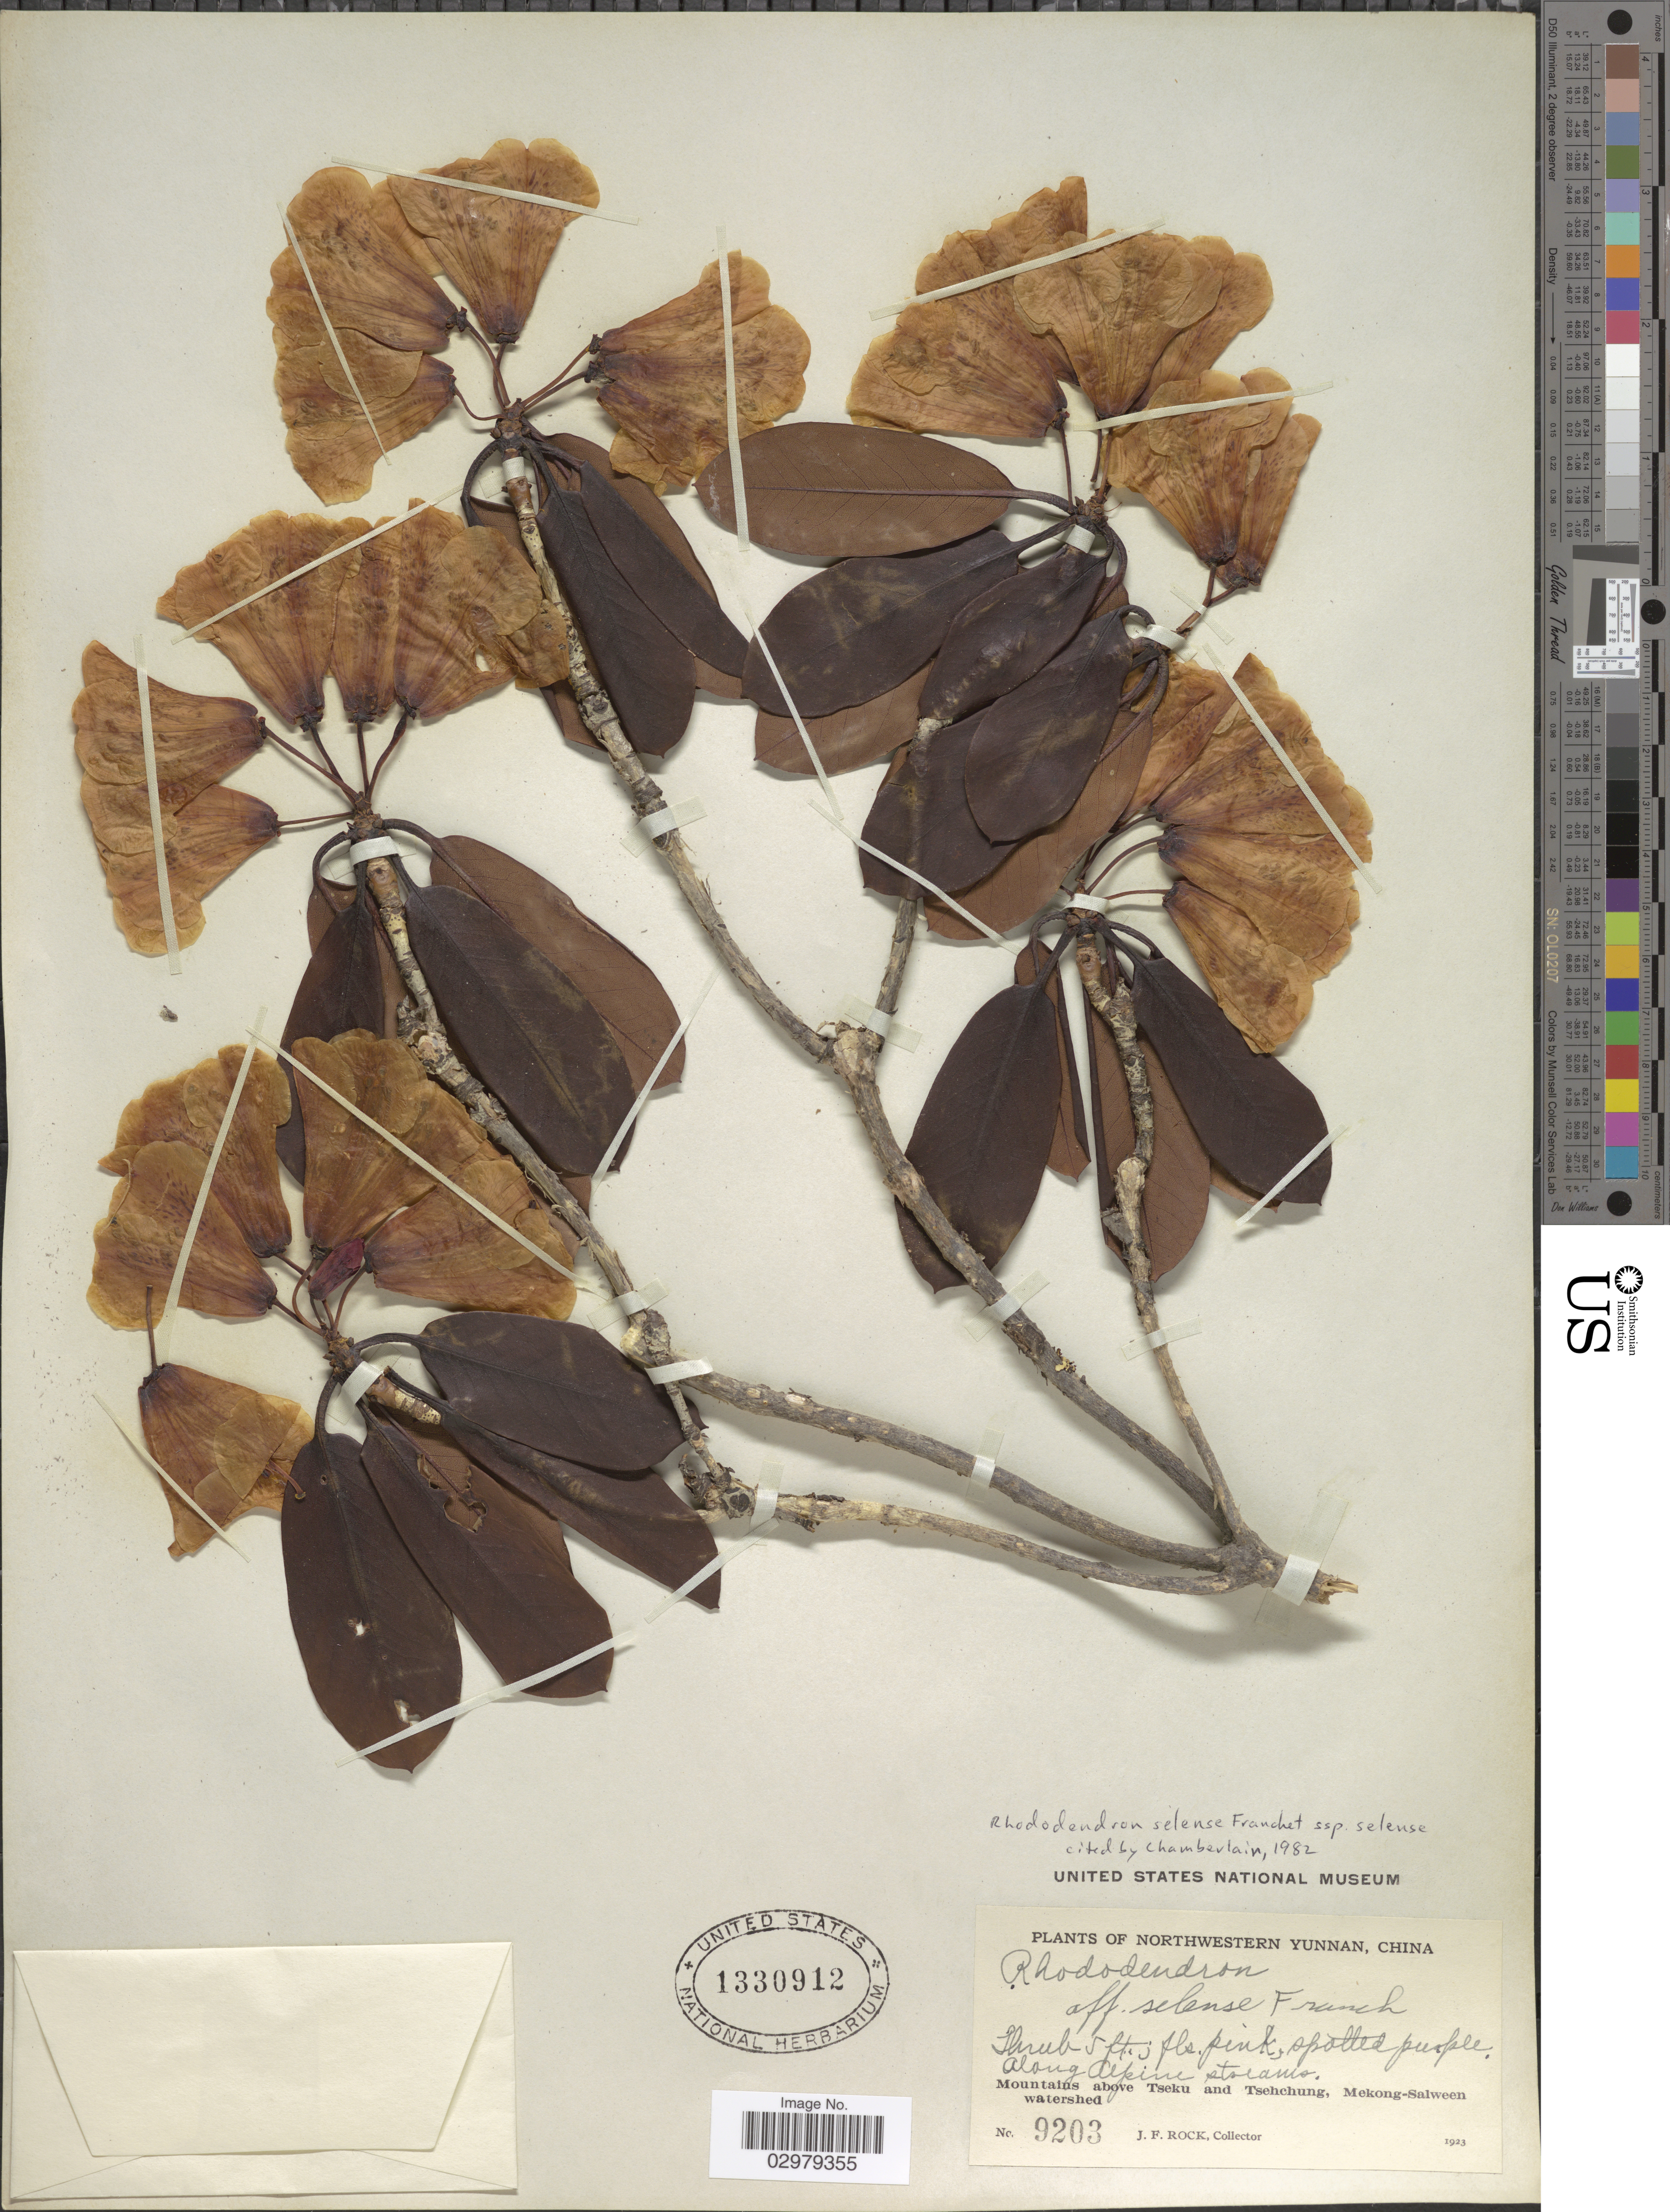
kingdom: Plantae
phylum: Tracheophyta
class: Magnoliopsida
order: Ericales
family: Ericaceae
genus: Rhododendron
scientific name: Rhododendron sp.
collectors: J. Rock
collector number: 9203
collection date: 1923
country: China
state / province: Yunnan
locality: Northwestern Yunnan. Along Alpine streams. Mountains above Tseku and Tsehchung, Mekong-Salween watershed.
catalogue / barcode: US 1330912